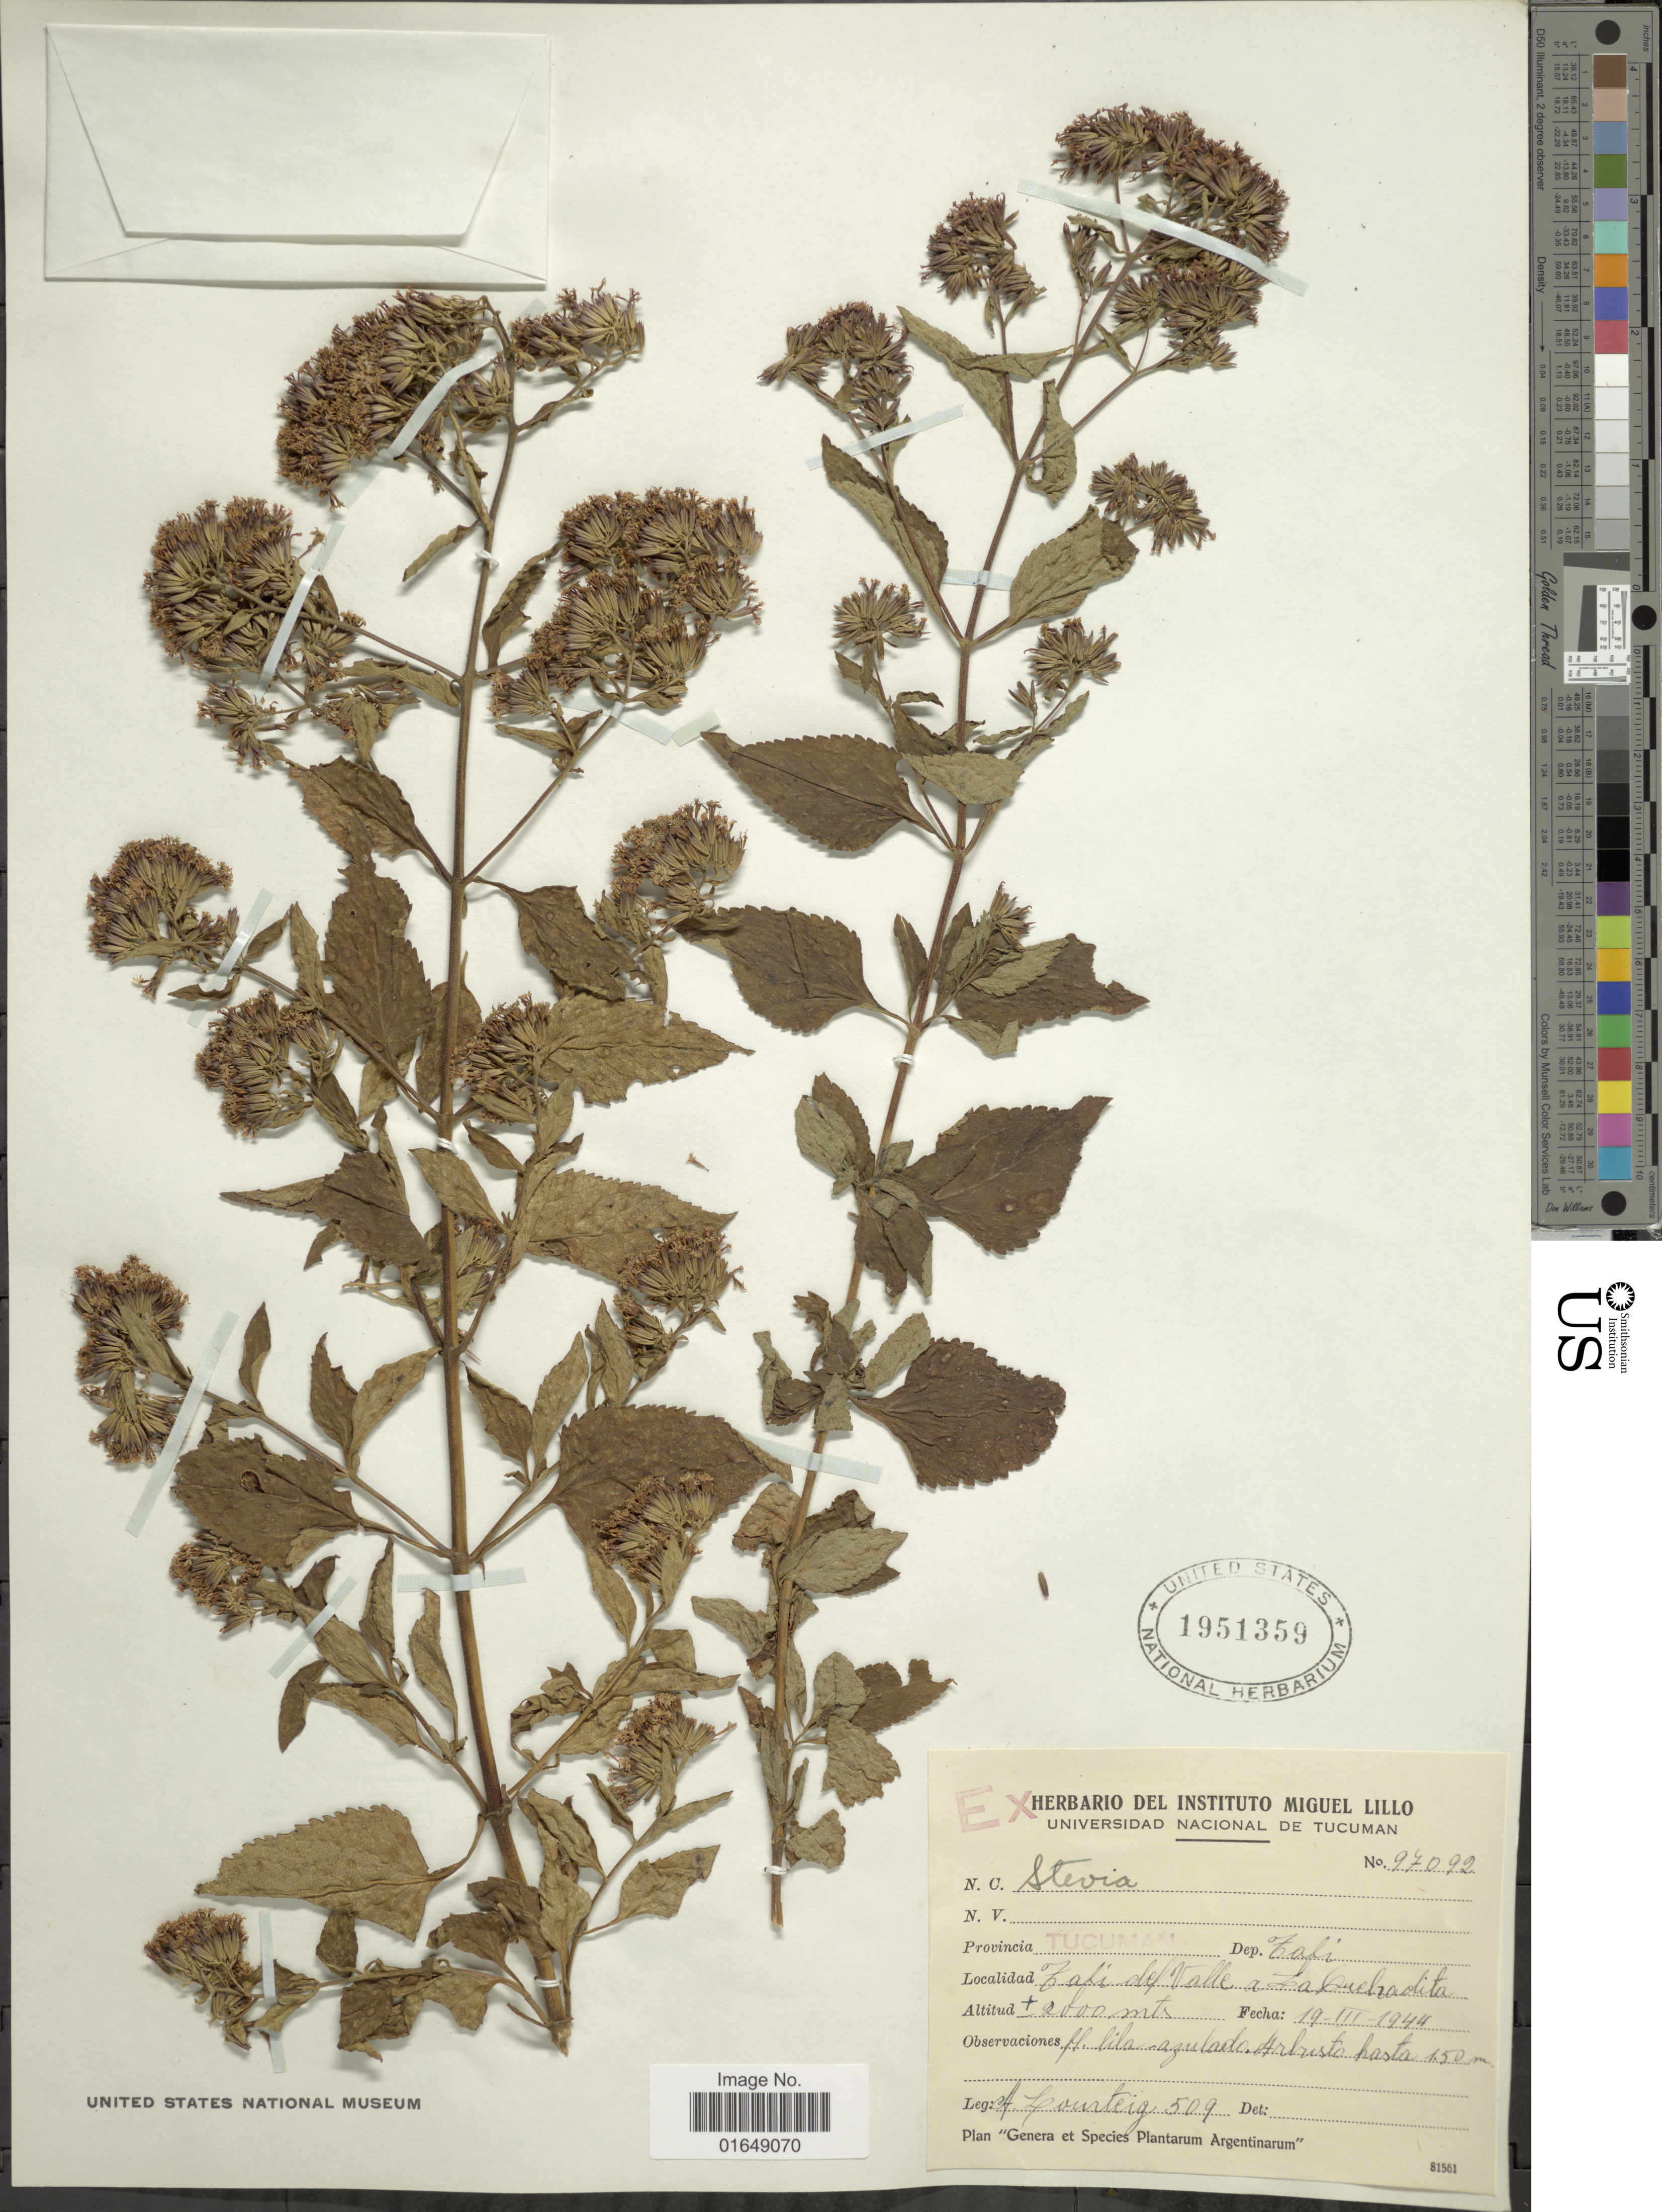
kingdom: Plantae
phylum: Tracheophyta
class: Magnoliopsida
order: Asterales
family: Asteraceae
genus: Stevia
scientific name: Stevia sp.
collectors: A. Lourteig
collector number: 509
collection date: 1944-03-19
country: Argentina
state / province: Tucuman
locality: Dep. Tafi, Tafi del Valle a La Quebradita.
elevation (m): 2000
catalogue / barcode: US 1951359